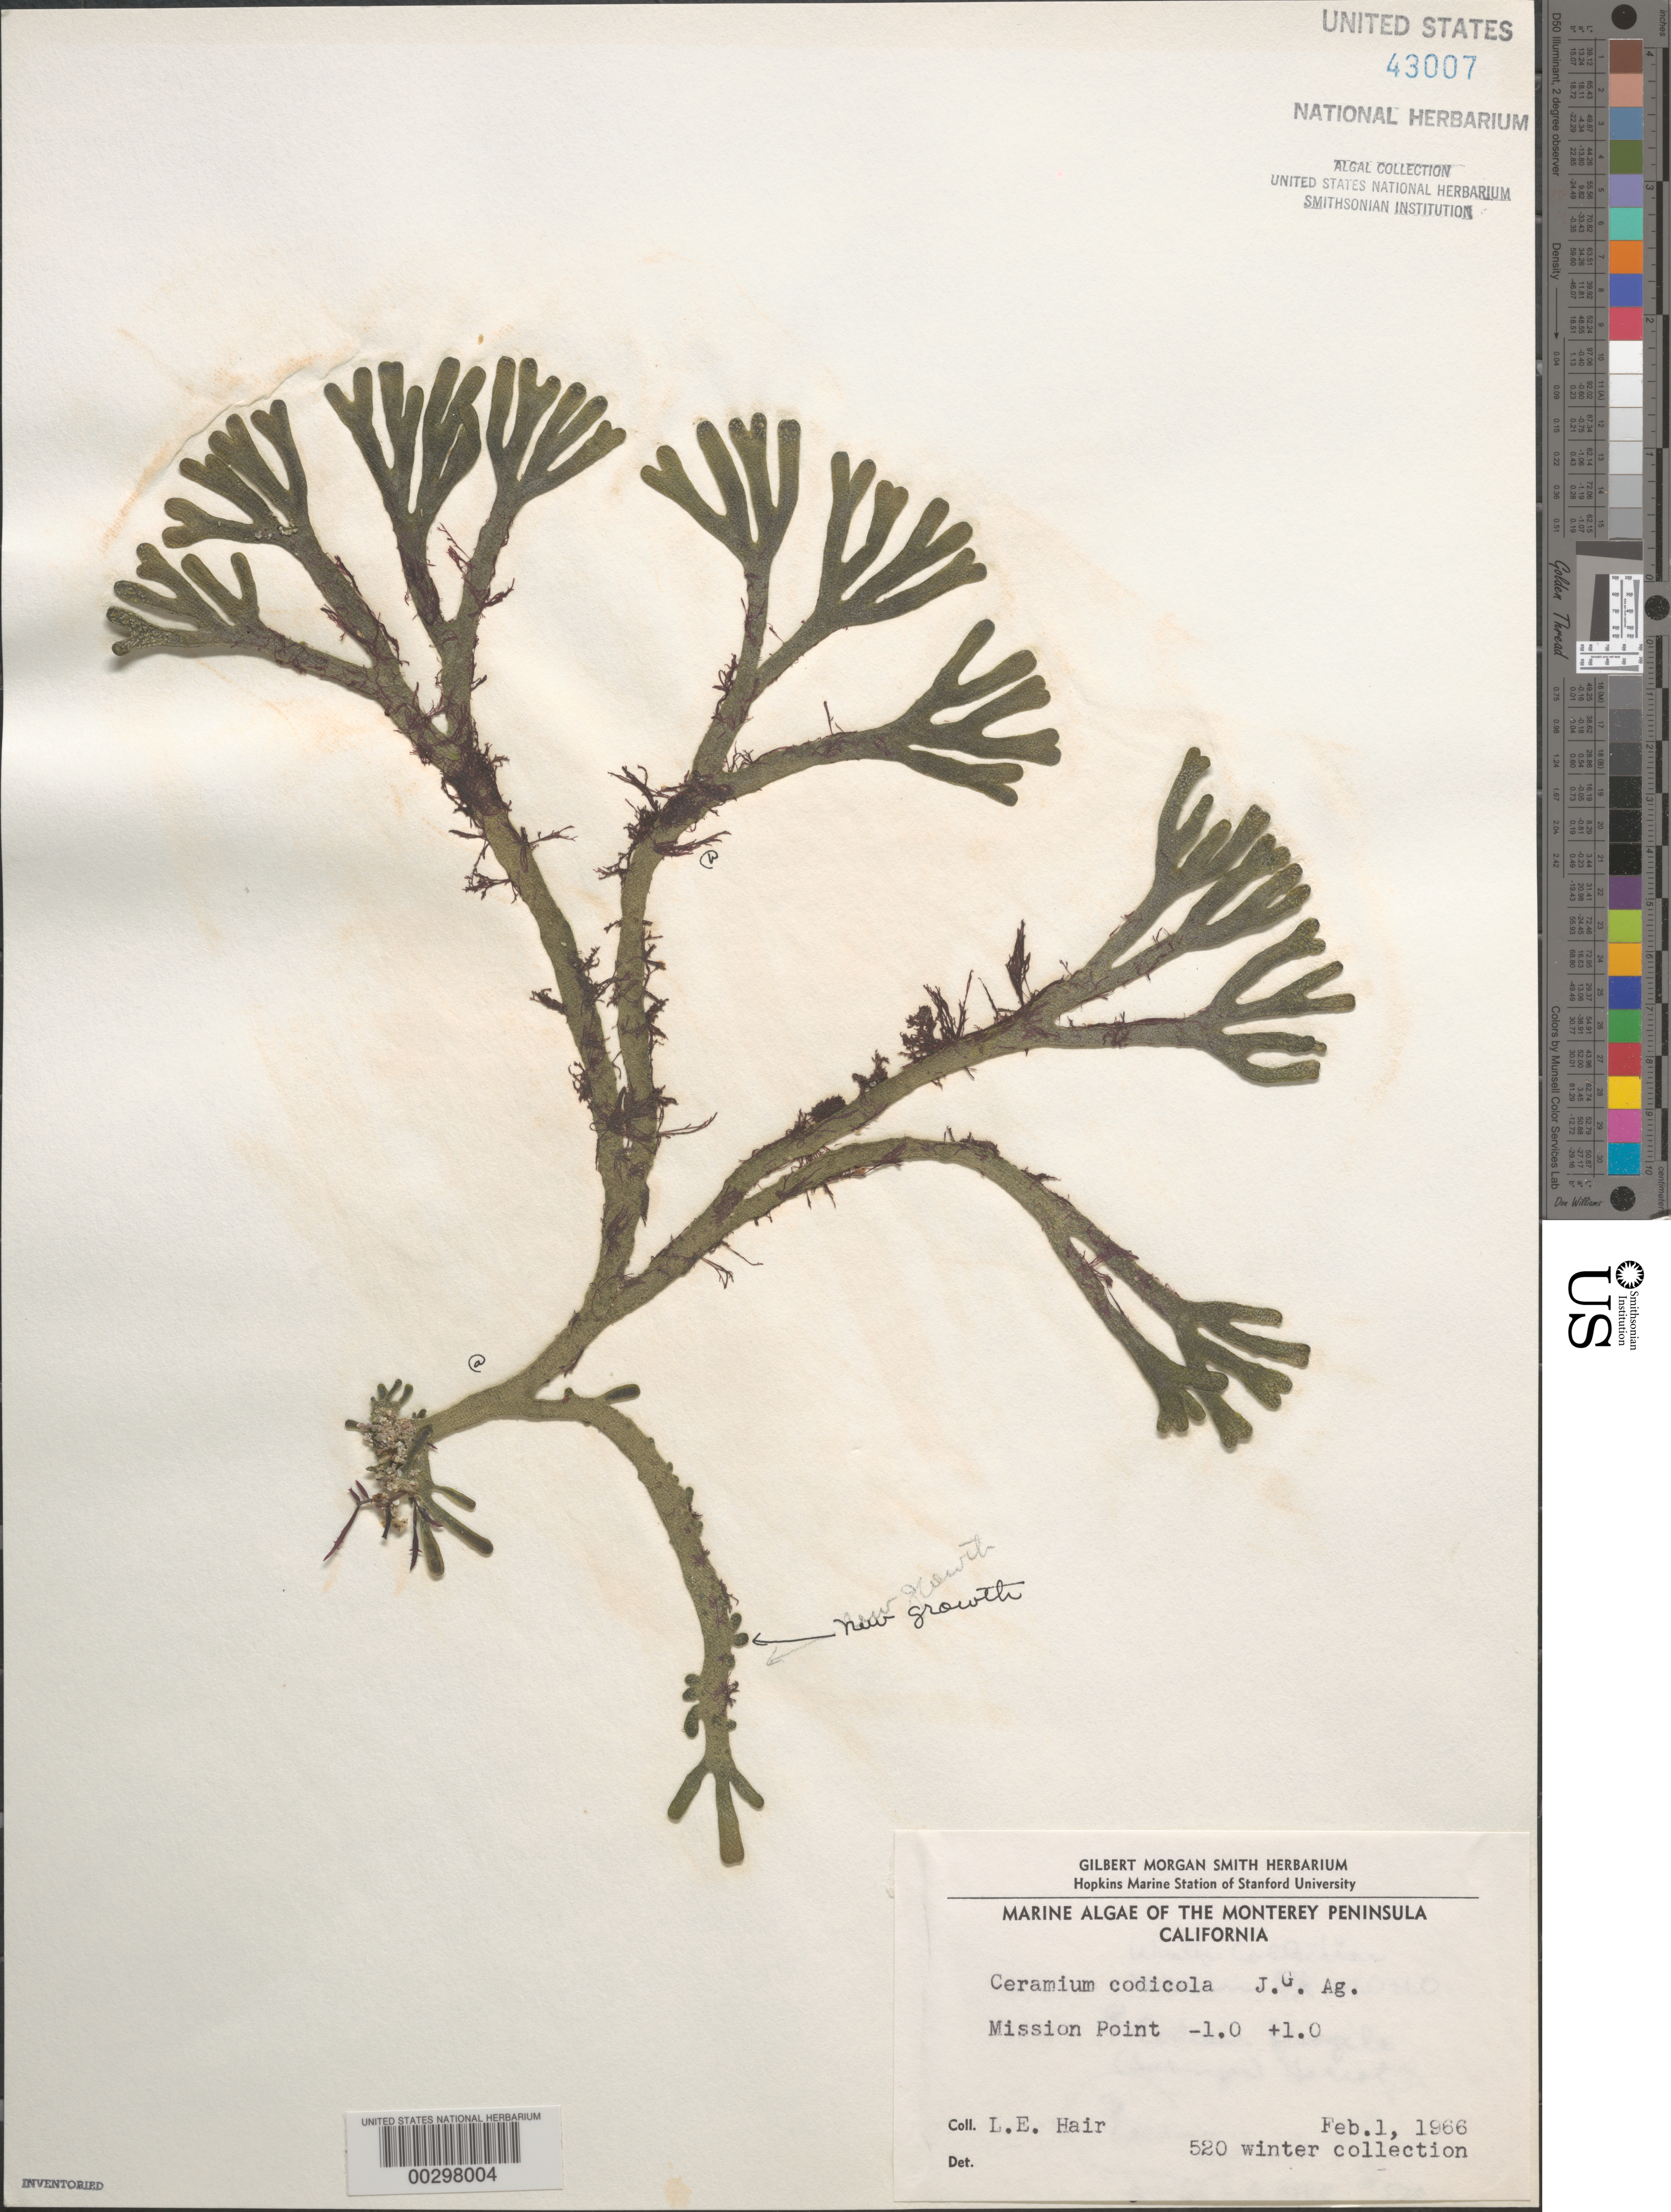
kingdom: Plantae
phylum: Rhodophyta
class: Florideophyceae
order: Ceramiales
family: Ceramiaceae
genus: Ceramium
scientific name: Ceramium codicola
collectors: L. Hair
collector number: LEH 520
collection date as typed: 01 Feb 1966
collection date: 1966-02-01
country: United States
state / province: California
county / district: Monterey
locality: Mission Point, Monterey Peninsula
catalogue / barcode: US 43007